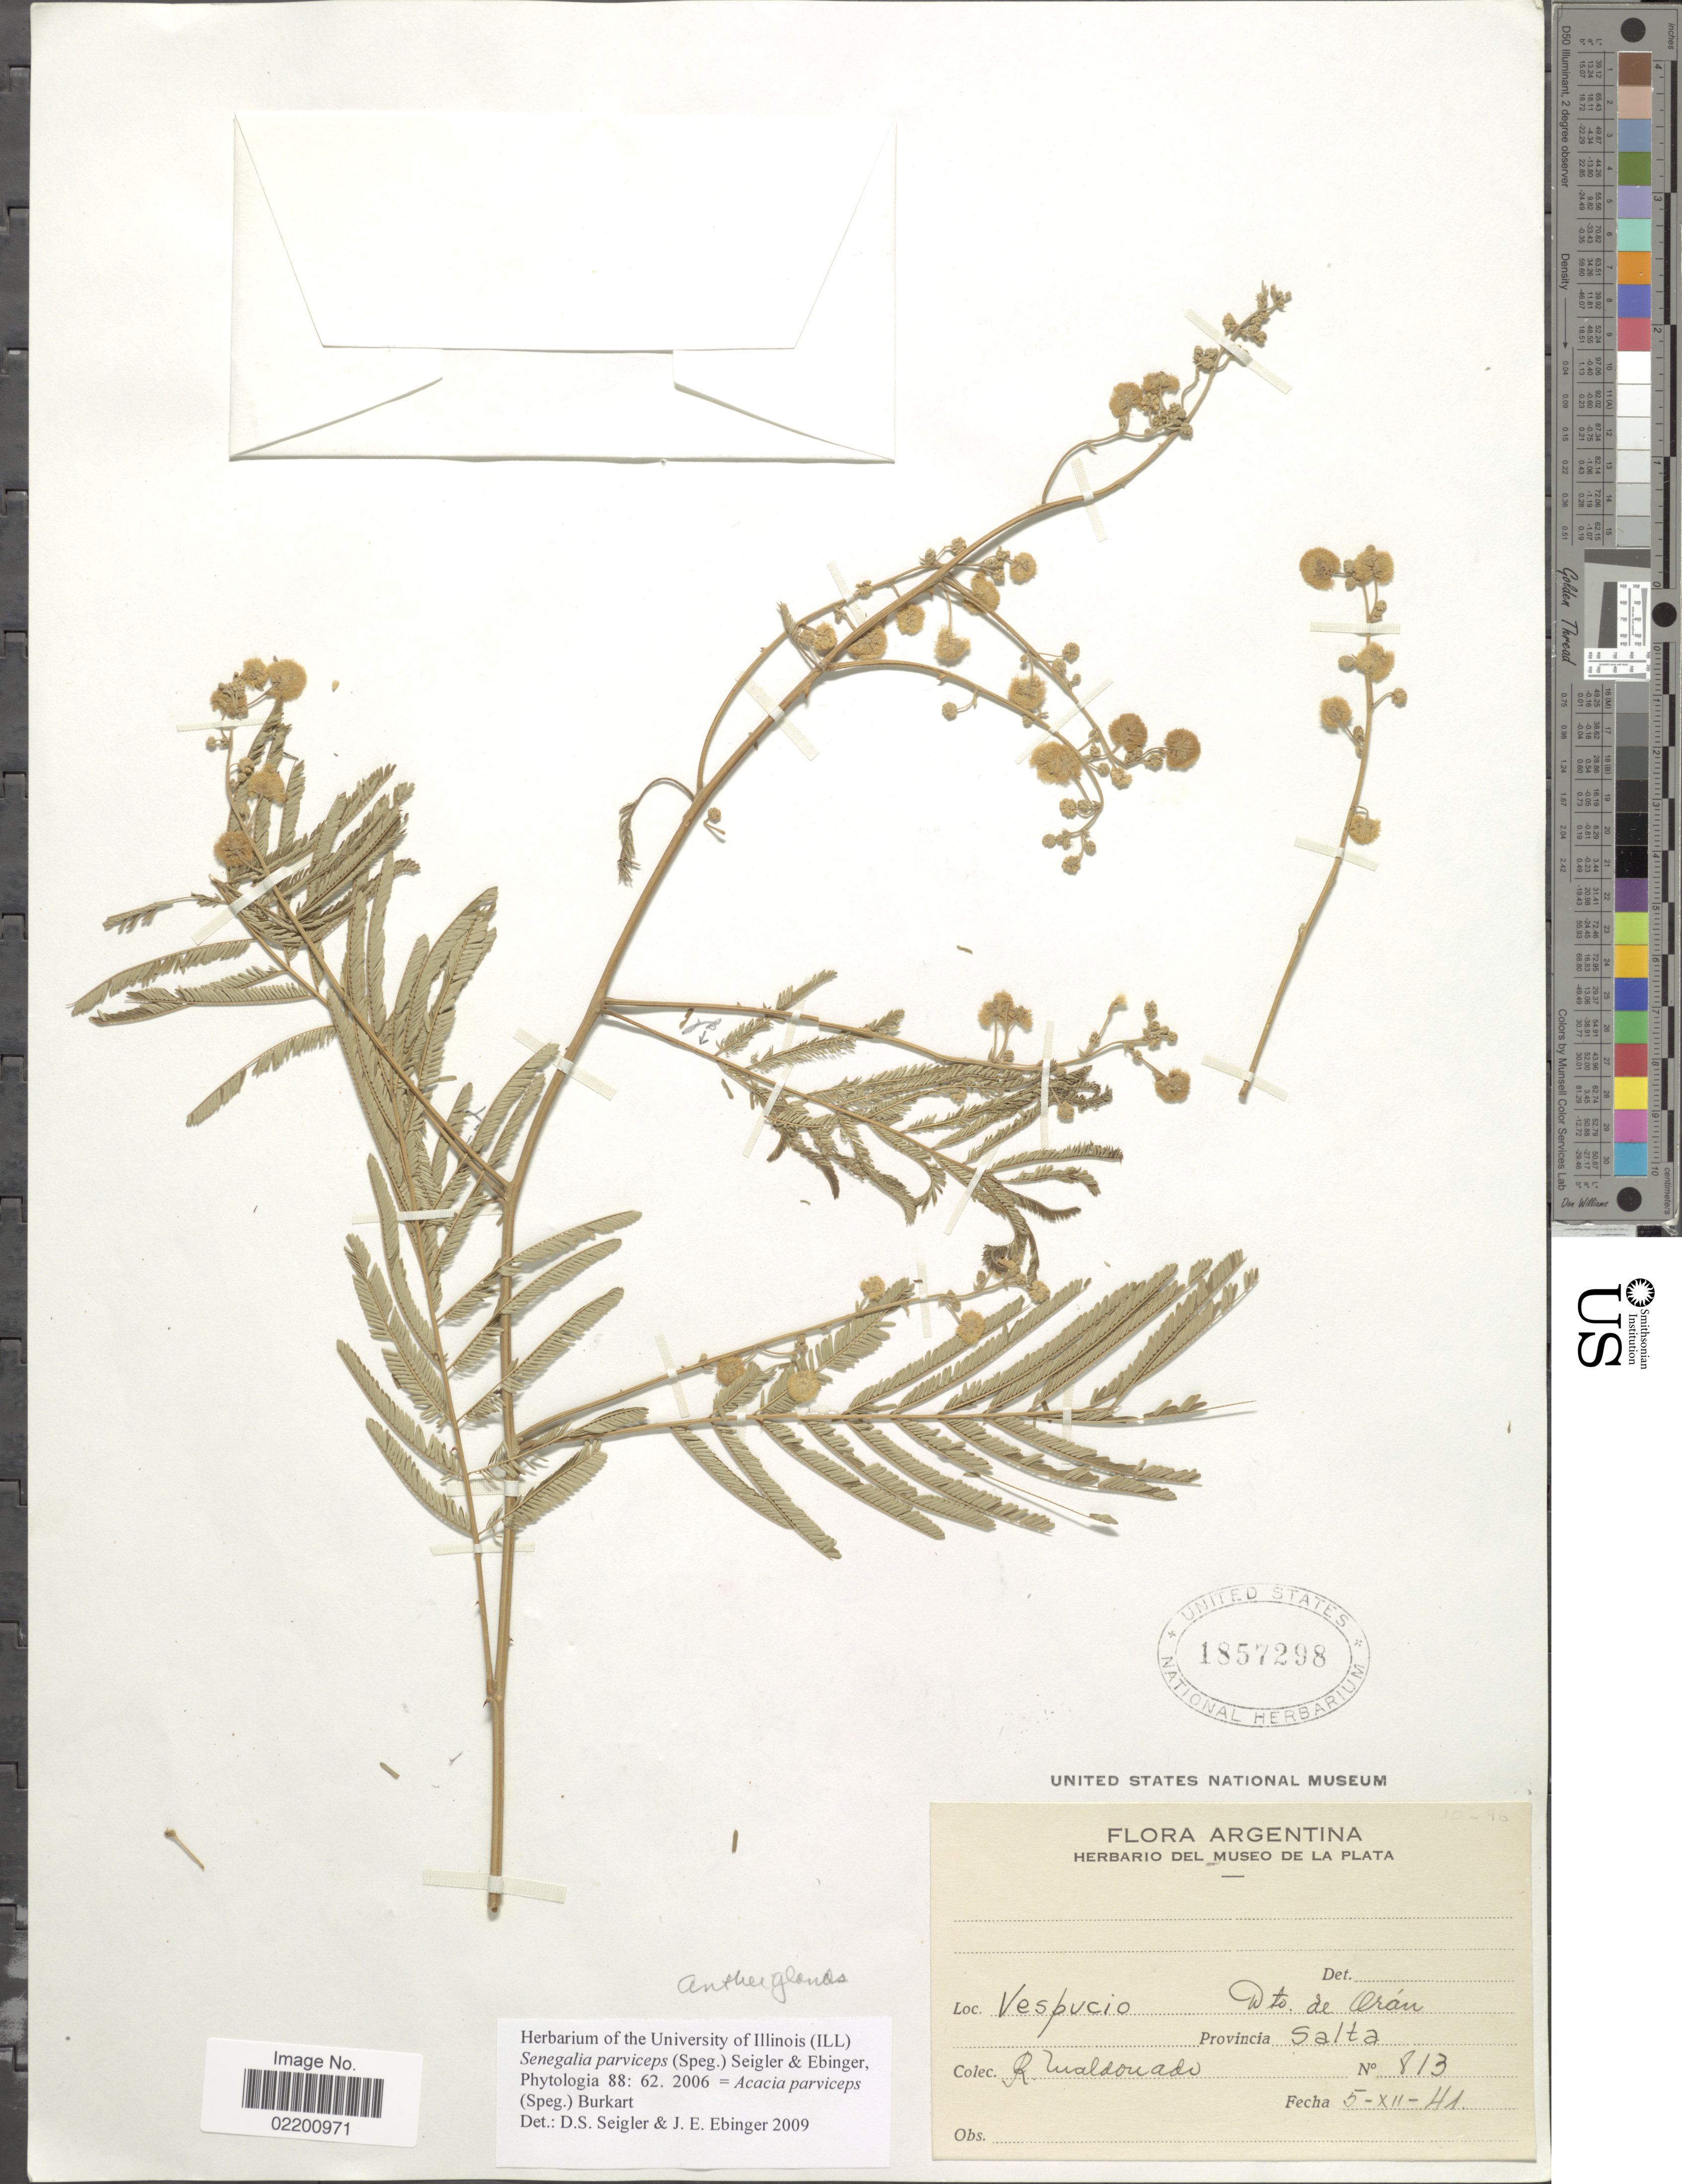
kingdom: Plantae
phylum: Tracheophyta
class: Magnoliopsida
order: Fabales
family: Fabaceae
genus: Senegalia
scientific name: Senegalia parviceps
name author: (Speg.) Seigler & Ebinger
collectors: R. Maldonado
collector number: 813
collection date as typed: Transcribed d/m/y: 5/7/41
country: Argentina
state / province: Salta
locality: Vespucio, Dto. de Oran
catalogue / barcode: US 1857298